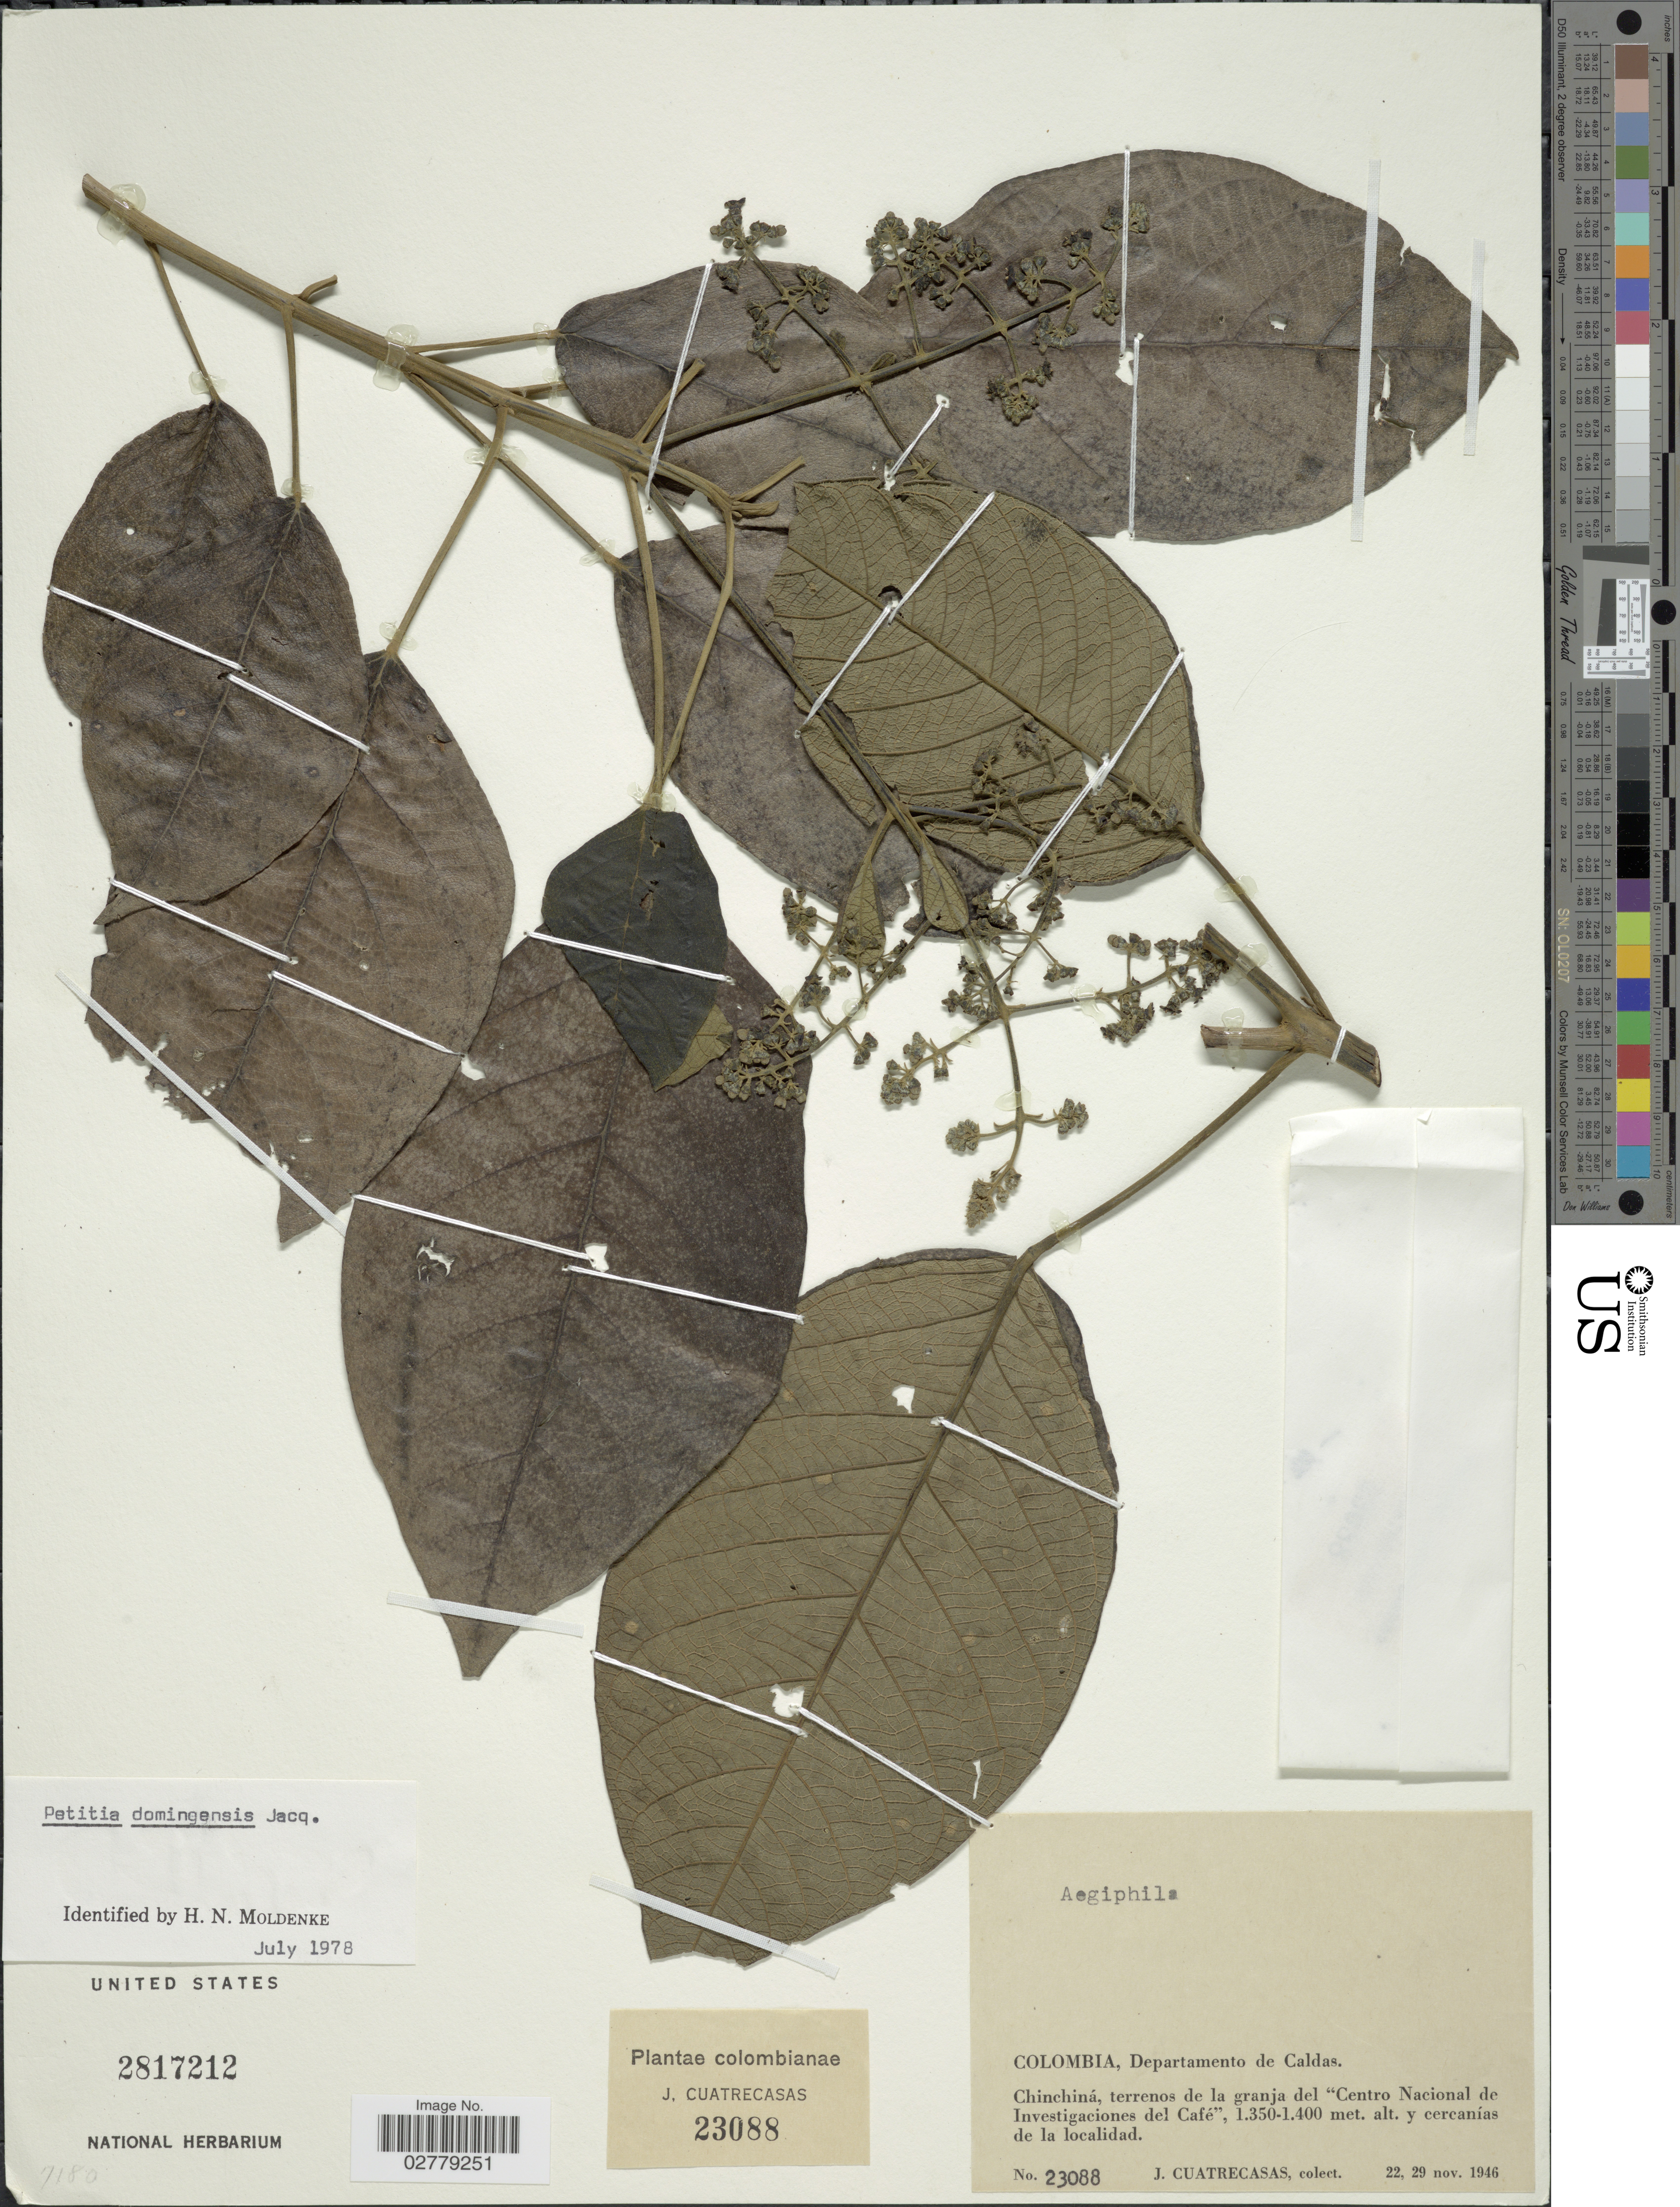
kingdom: Plantae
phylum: Tracheophyta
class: Magnoliopsida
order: Lamiales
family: Lamiaceae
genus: Petitia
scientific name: Petitia domingensis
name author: Jacq.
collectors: J. Cuatrecasas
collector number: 23088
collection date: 1946-11-22/1946-11-29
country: Colombia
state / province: Caldas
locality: Departamento de Caldas. Chinchiná, terrenos de la granja del "Centro Nacional de Investigaciones del Café".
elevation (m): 1350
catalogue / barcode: US 2817212